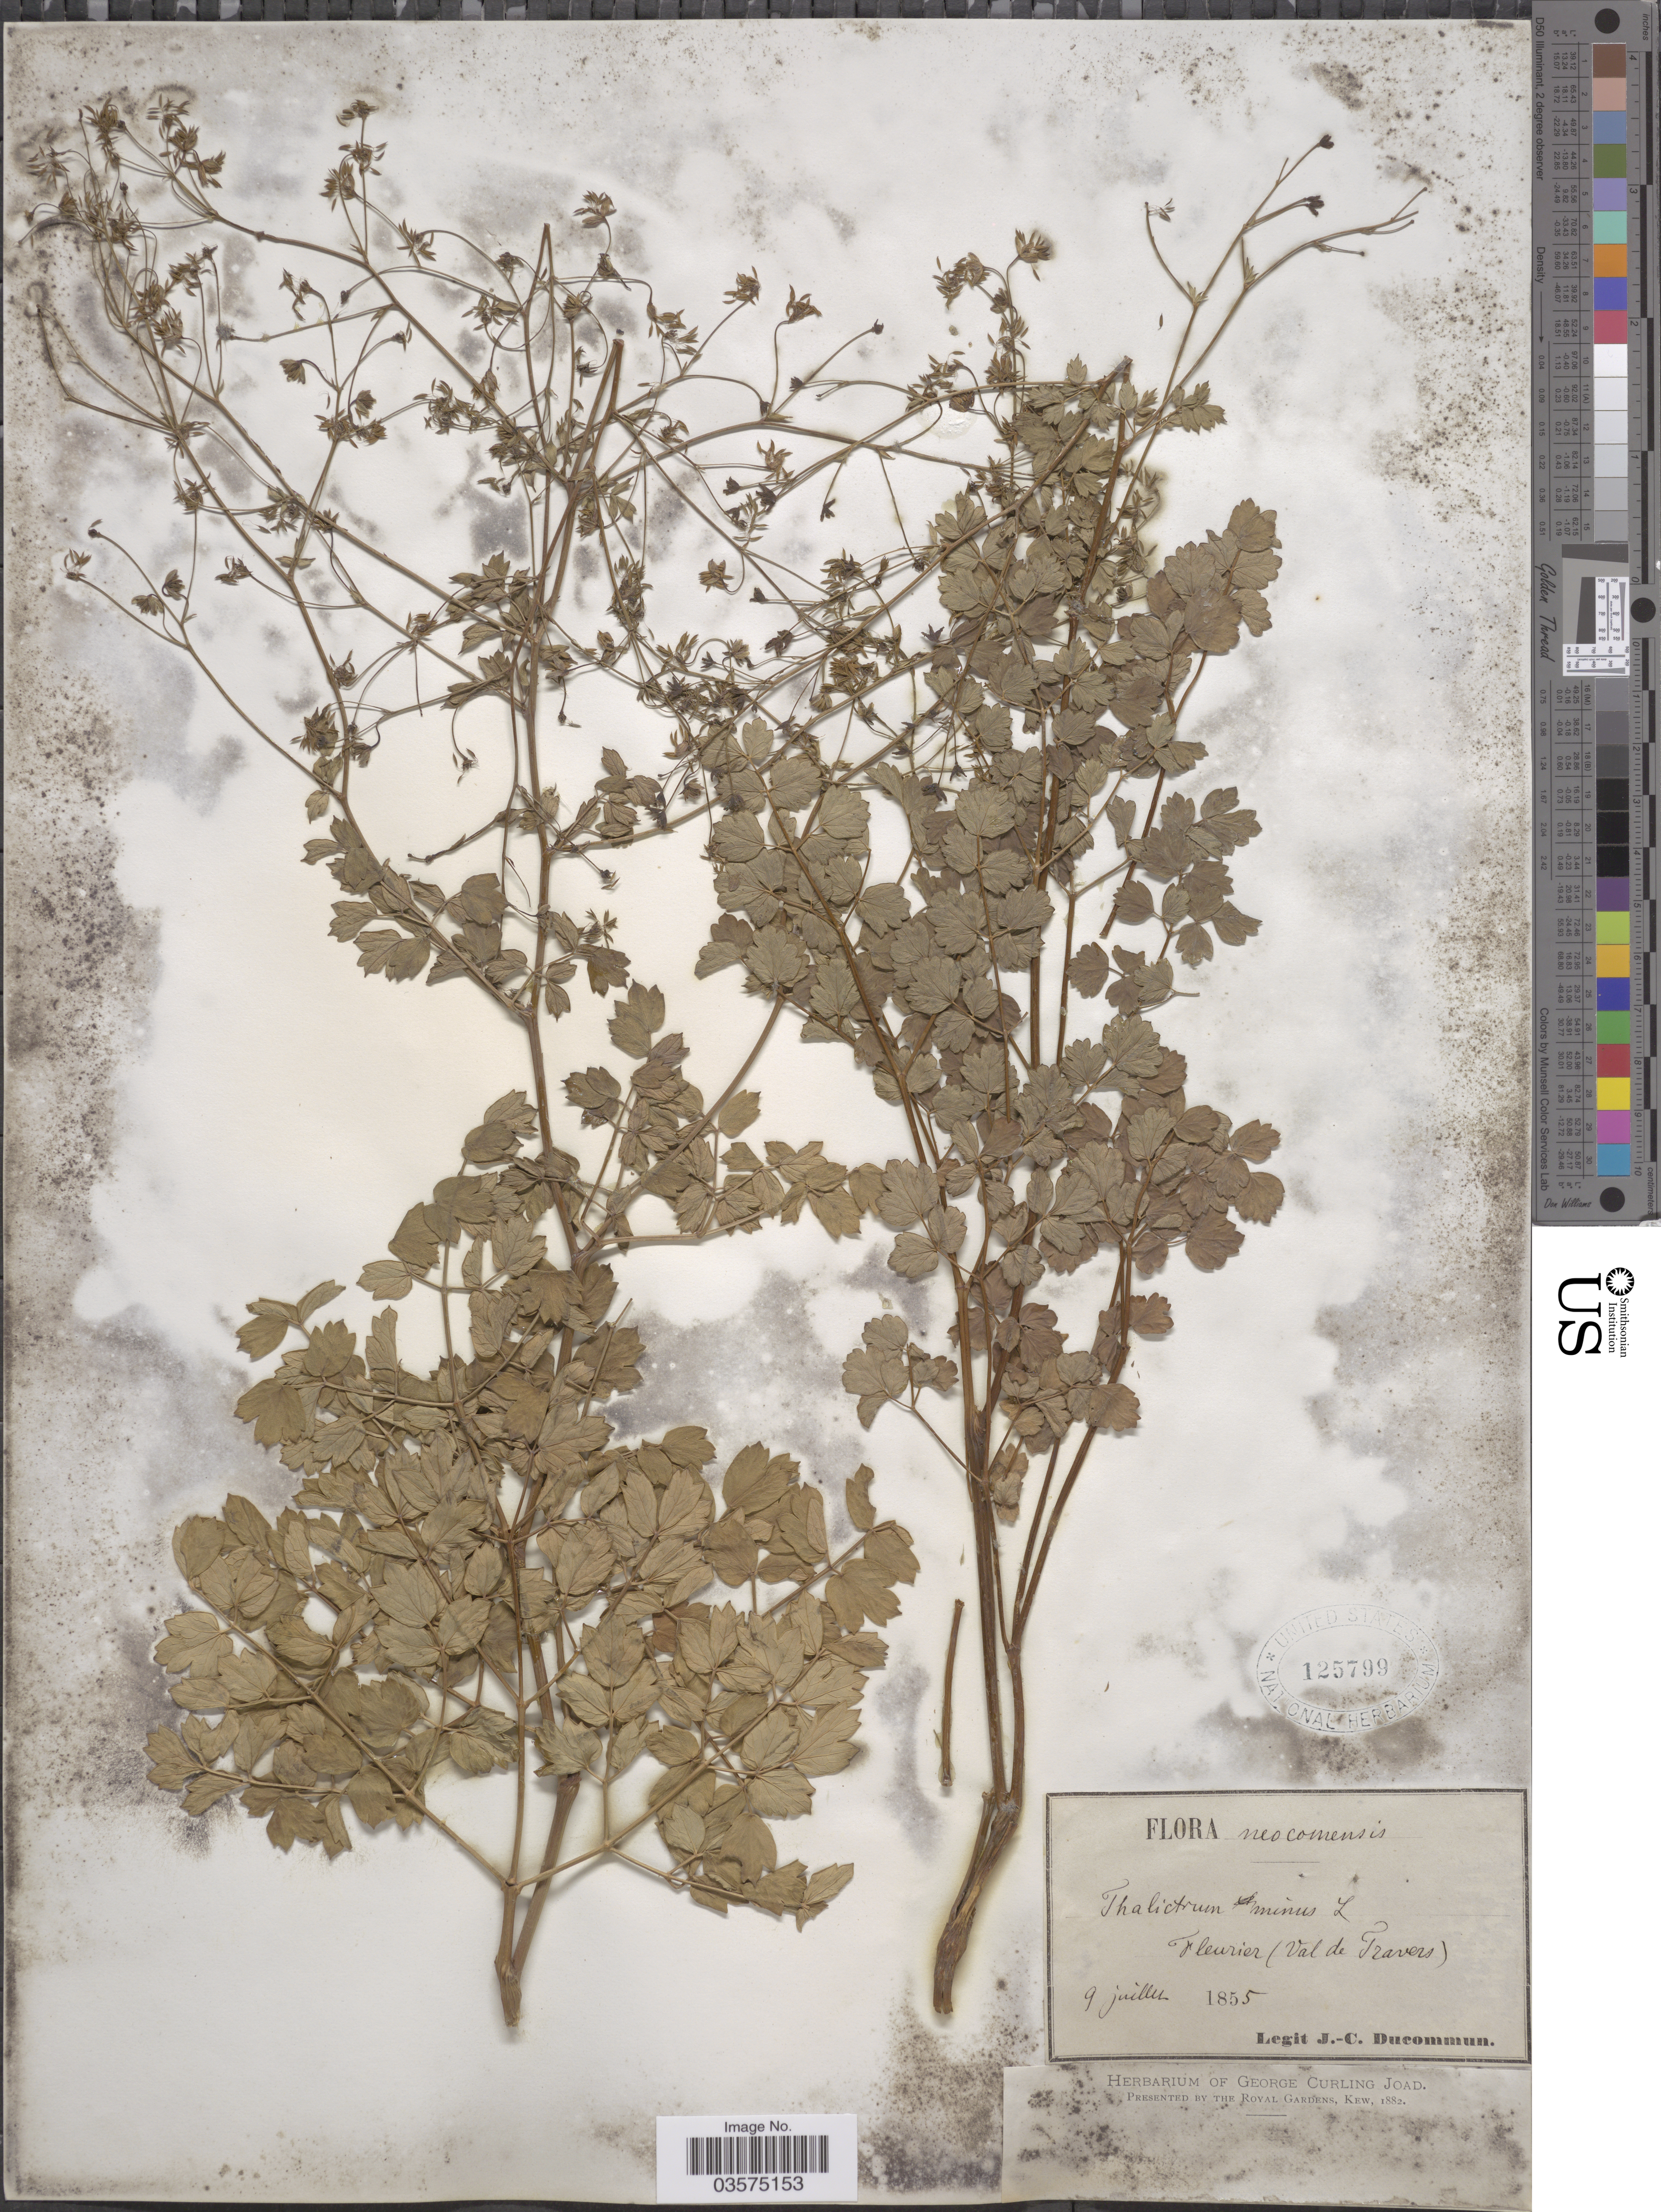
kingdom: Plantae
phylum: Tracheophyta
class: Magnoliopsida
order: Ranunculales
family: Ranunculaceae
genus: Thalictrum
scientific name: Thalictrum minus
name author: L.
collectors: J. Ducommun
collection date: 1855-07-09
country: Switzerland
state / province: Neuchâtel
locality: Neocomensis. Fleurier (Val de Travers).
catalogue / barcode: US 125799